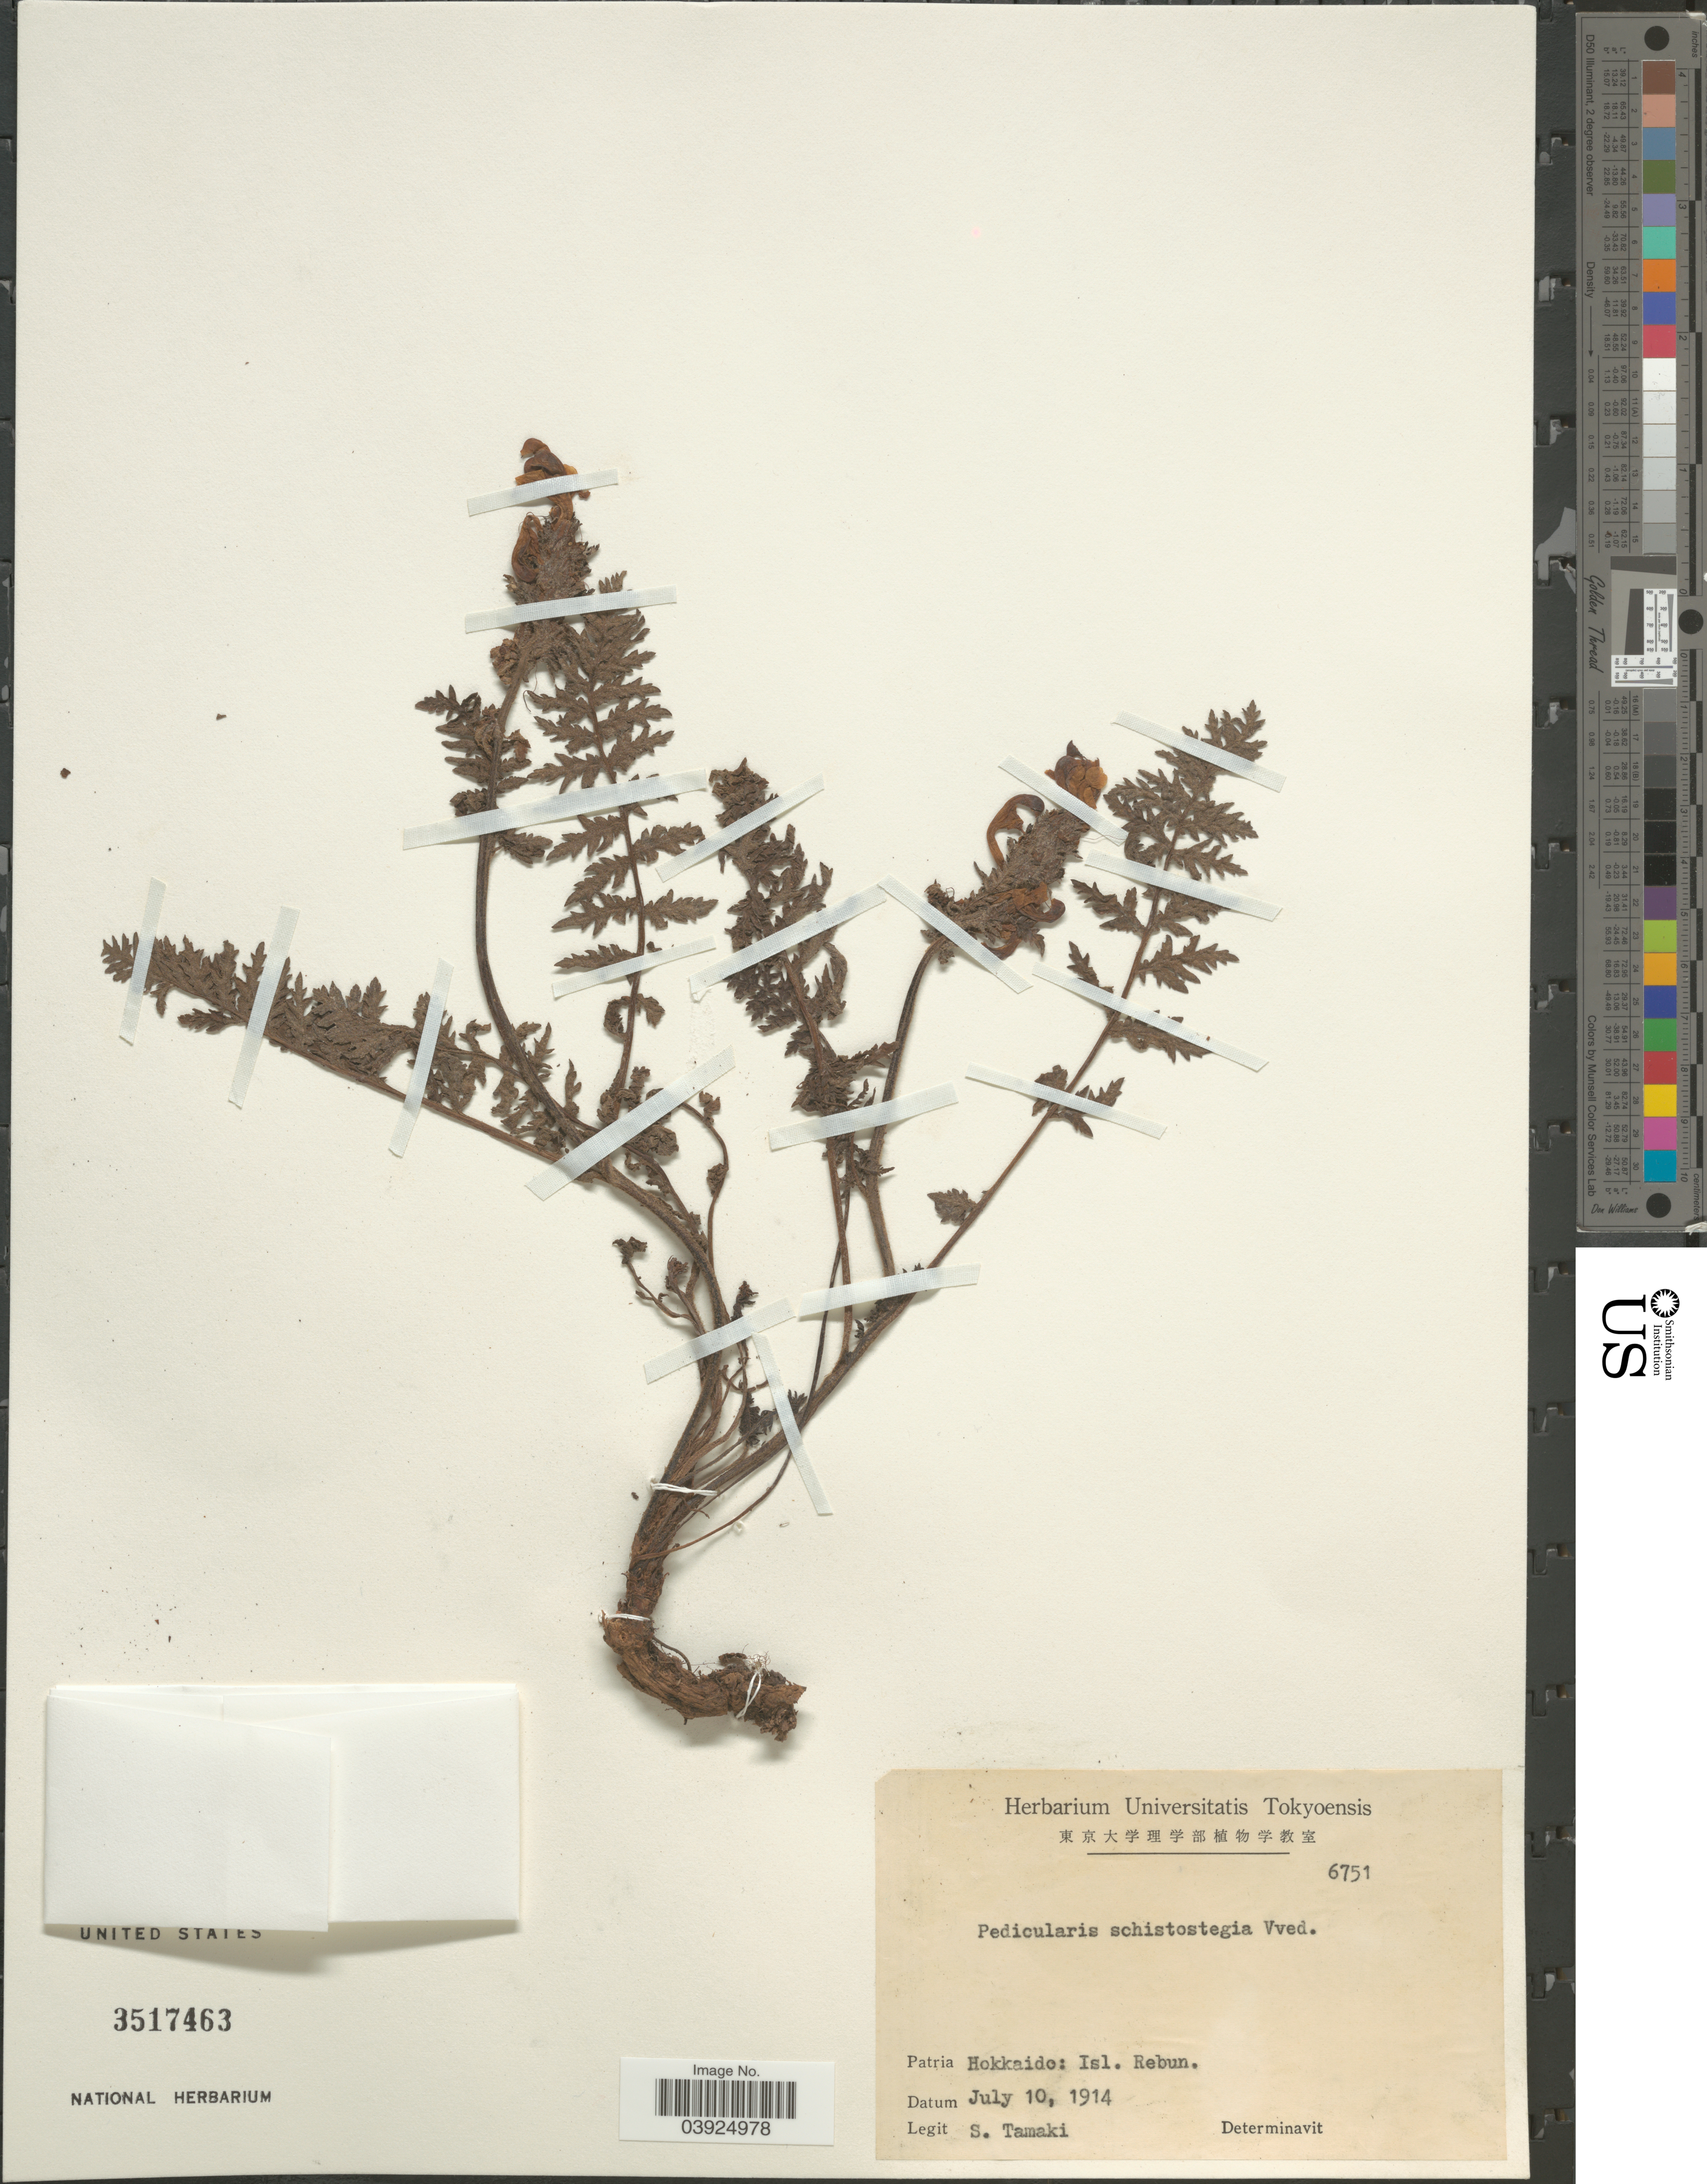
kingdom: Plantae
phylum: Tracheophyta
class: Magnoliopsida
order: Lamiales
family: Orobanchaceae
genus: Pedicularis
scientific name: Pedicularis schistostegia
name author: Vved.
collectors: S. Tamaki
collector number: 6751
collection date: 1914-07-10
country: Japan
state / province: Hokkaidō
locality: Isl. Rebun.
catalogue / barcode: US 3517463